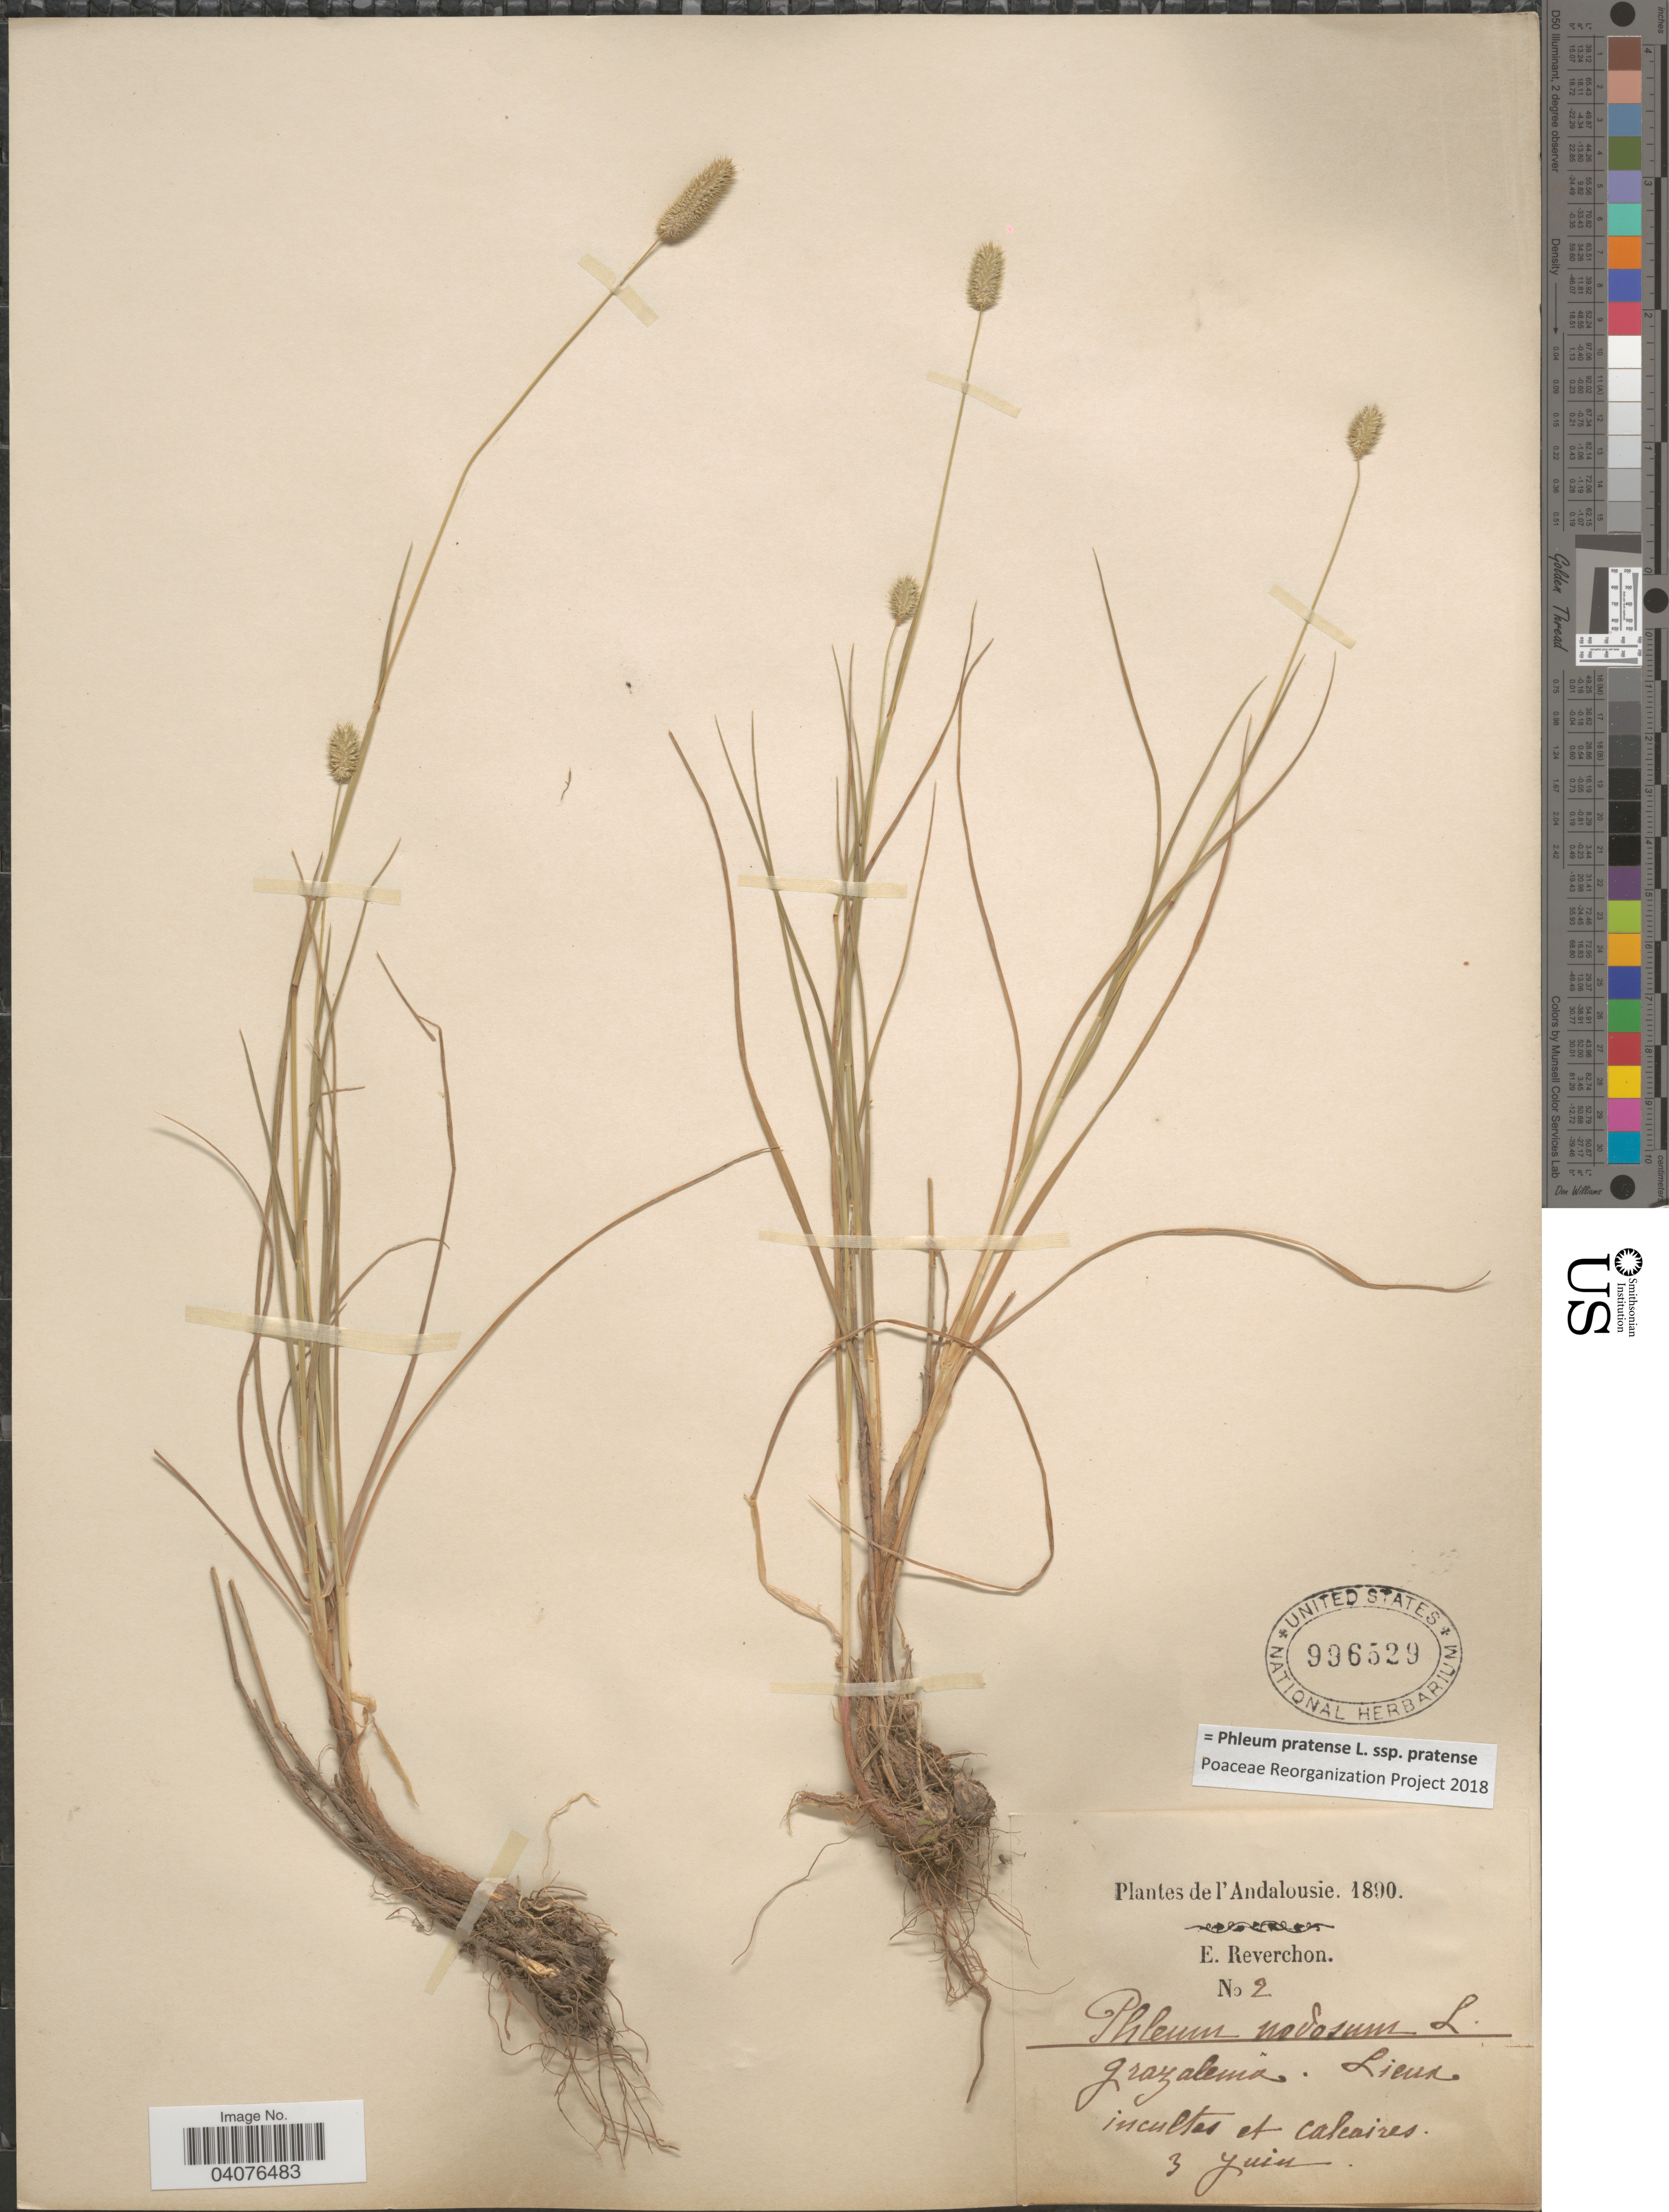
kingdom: Plantae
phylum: Tracheophyta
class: Liliopsida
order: Poales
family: Poaceae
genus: Phleum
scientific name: Phleum pratense subsp. pratense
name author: L.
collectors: E. Reverchon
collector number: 2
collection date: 1890-06-03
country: Spain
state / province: Andalucía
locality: Andalousie. Lieux incultes et calcaires.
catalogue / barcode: US 996529